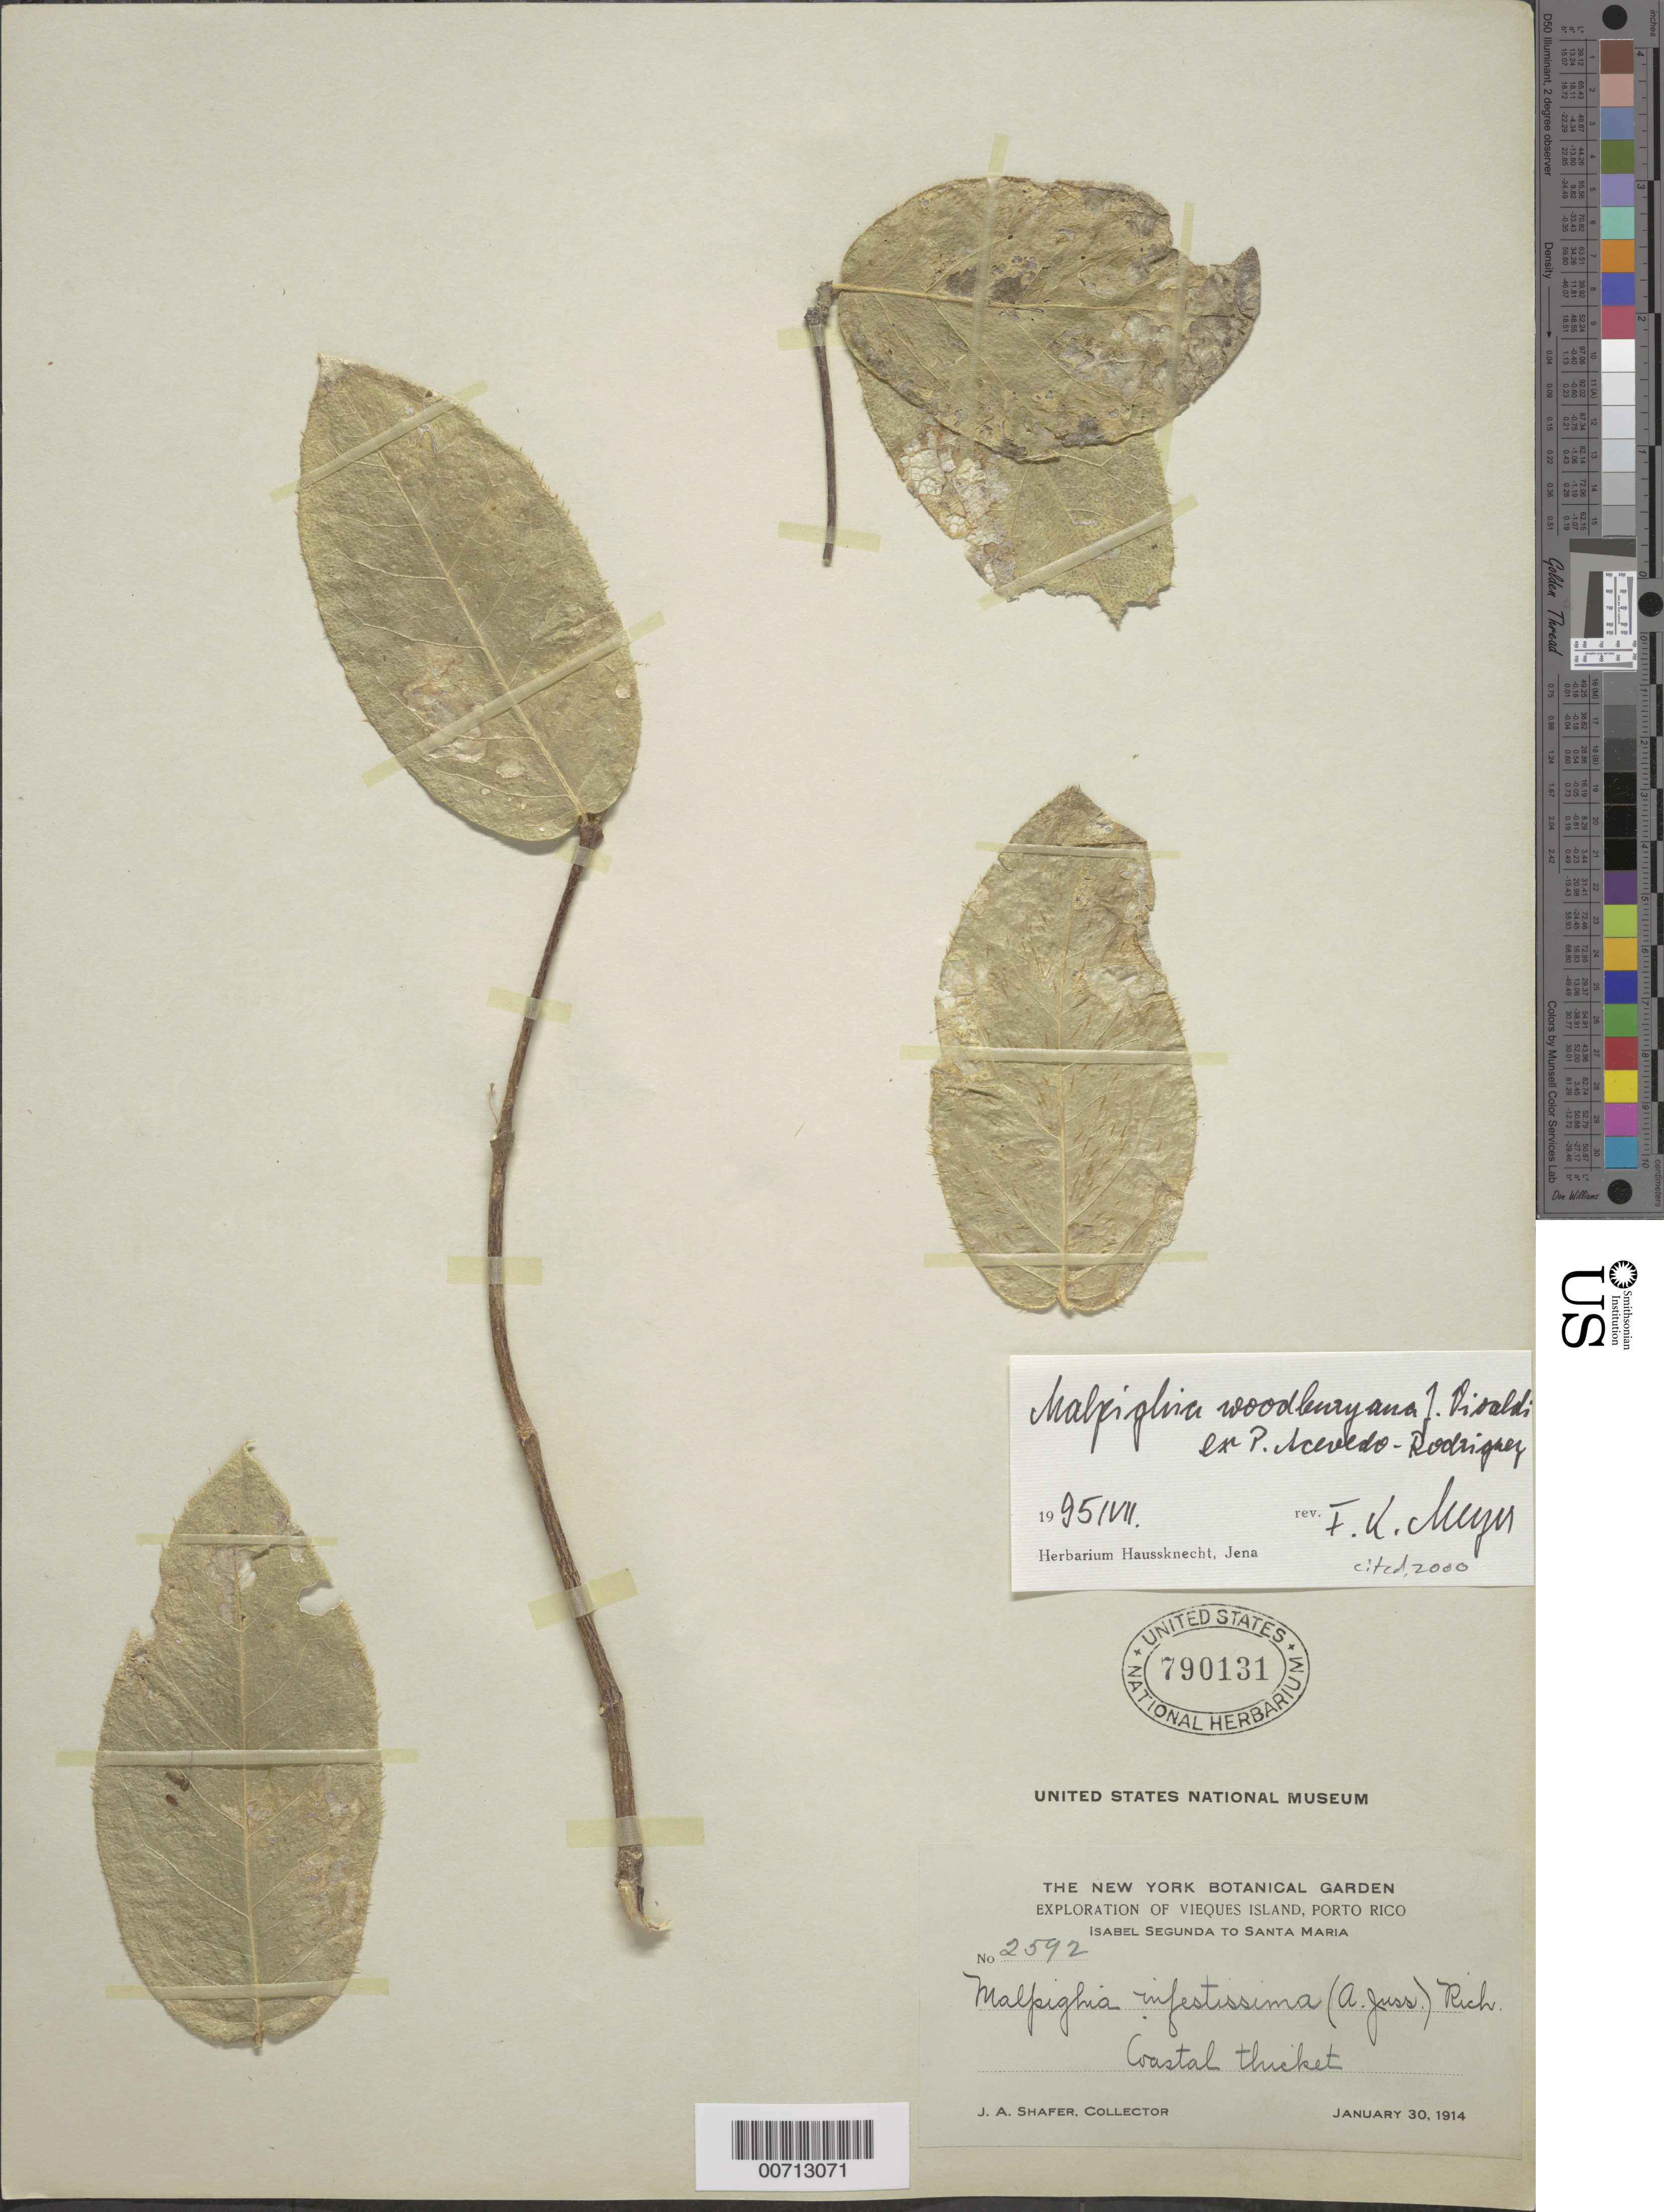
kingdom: Plantae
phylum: Tracheophyta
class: Magnoliopsida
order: Malpighiales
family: Malpighiaceae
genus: Malpighia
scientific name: Malpighia woodburyana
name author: Vivaldi ex Acev.-Rodr.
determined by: Meyer, F. K.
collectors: J. A. Shafer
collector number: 2592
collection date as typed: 30 Jan 1914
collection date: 1914-01-30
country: Puerto Rico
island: Vieques Island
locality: Isabel Segunda to Santa Maria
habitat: Coastal thicket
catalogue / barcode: US 790131